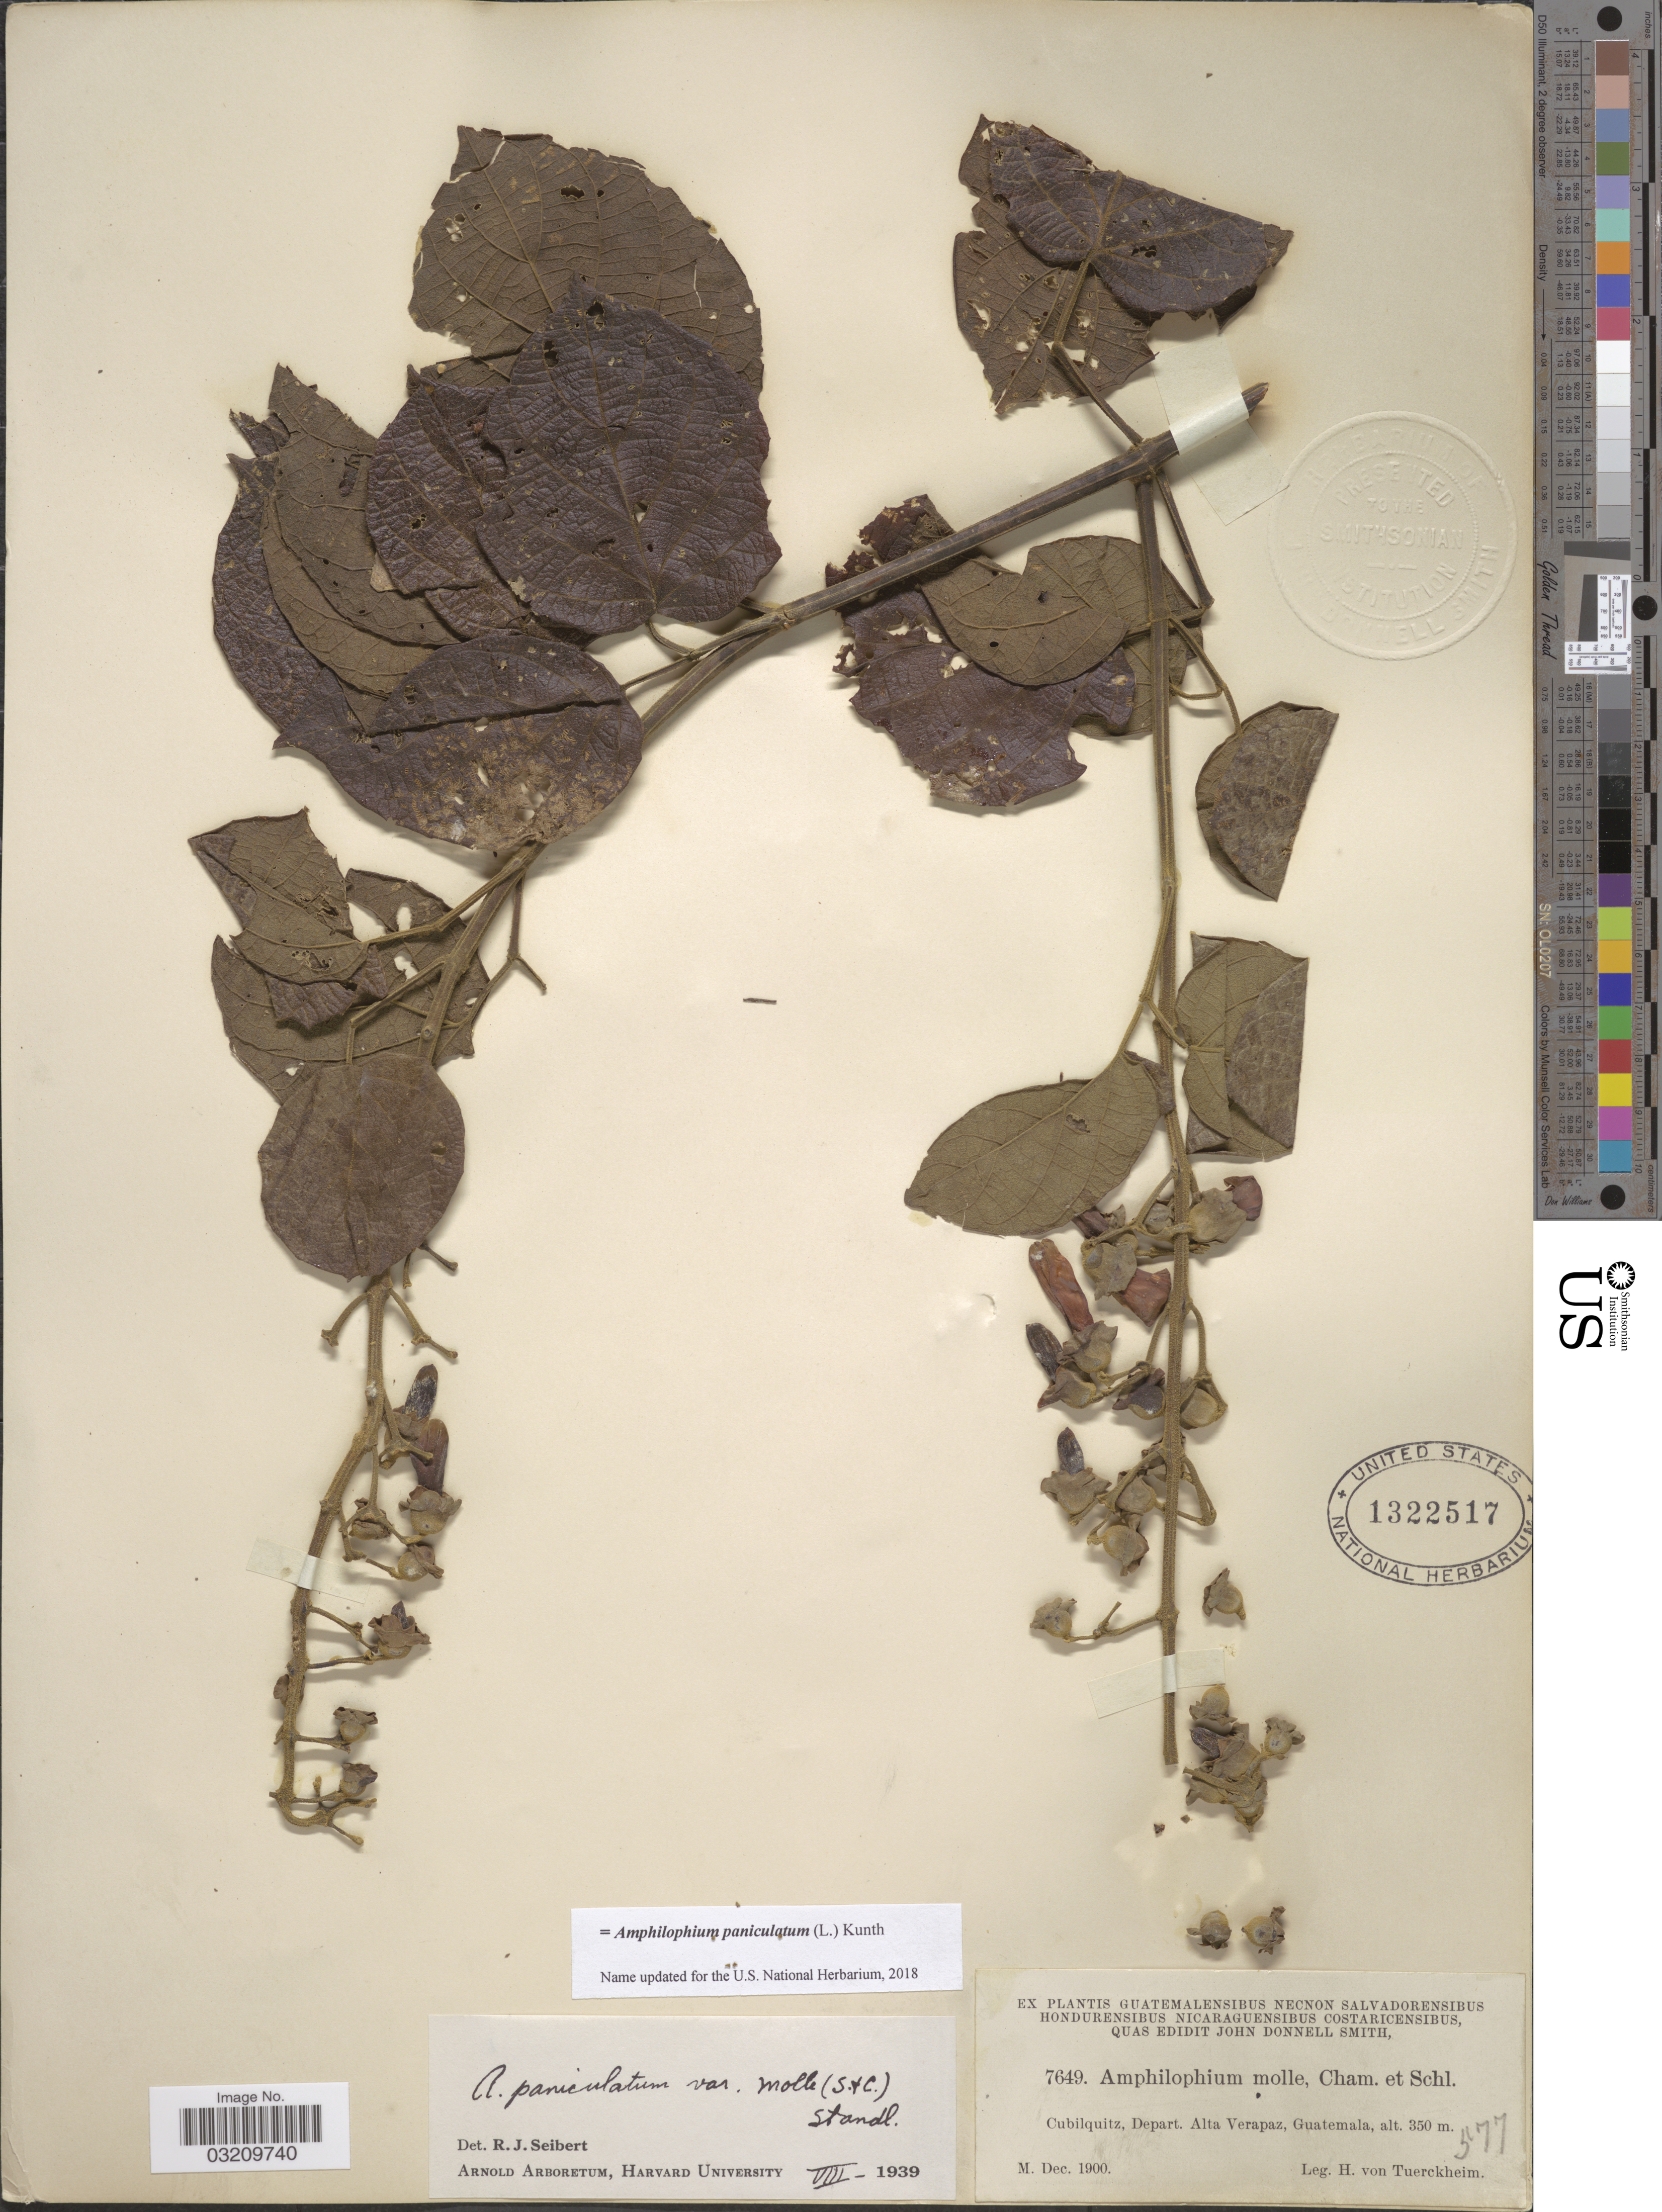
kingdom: Plantae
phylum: Tracheophyta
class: Magnoliopsida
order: Lamiales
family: Bignoniaceae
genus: Amphilophium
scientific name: Amphilophium paniculatum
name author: (L.) Kunth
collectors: H. von Türckheim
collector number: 7649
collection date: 1900-12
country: Guatemala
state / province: Alta Verapaz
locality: Cubilquitz, Depart. Alta Verapaz.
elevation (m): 350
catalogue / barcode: US 1322517